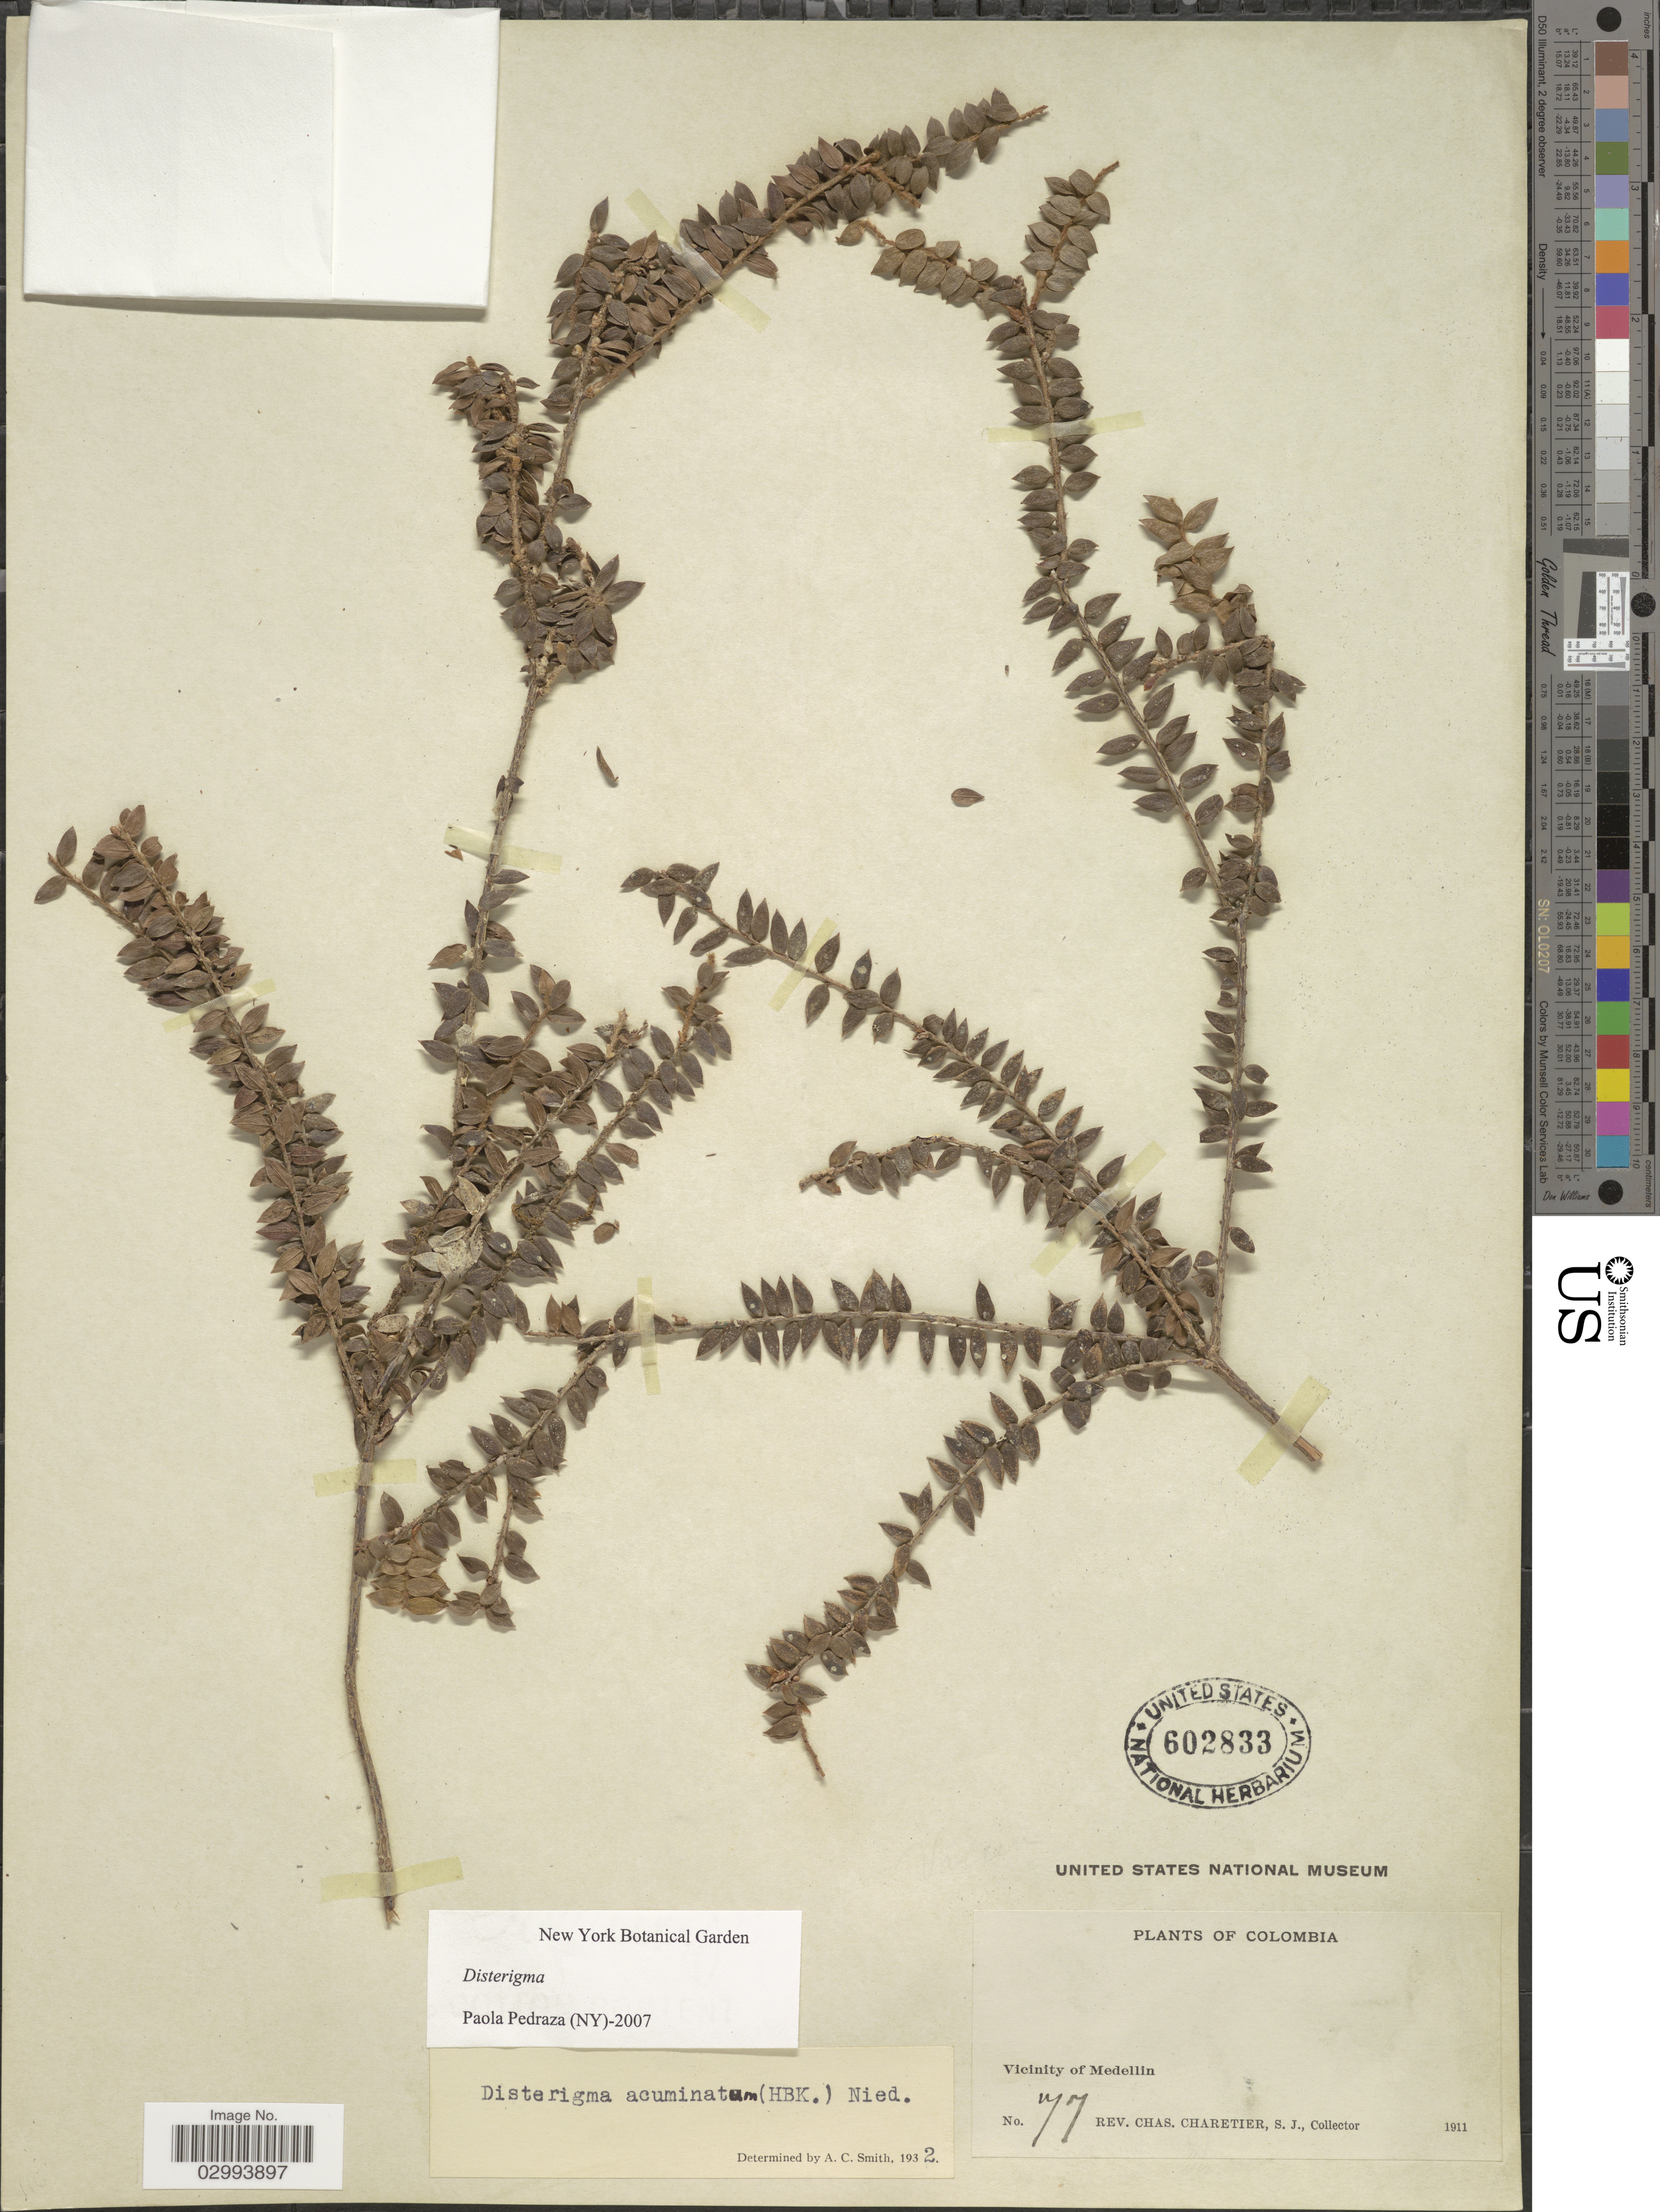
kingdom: Plantae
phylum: Tracheophyta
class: Magnoliopsida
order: Ericales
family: Ericaceae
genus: Disterigma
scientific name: Disterigma sp.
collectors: C. Charetier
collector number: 77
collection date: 1911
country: Colombia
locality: Vicinity of Medellin.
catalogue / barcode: US 602833